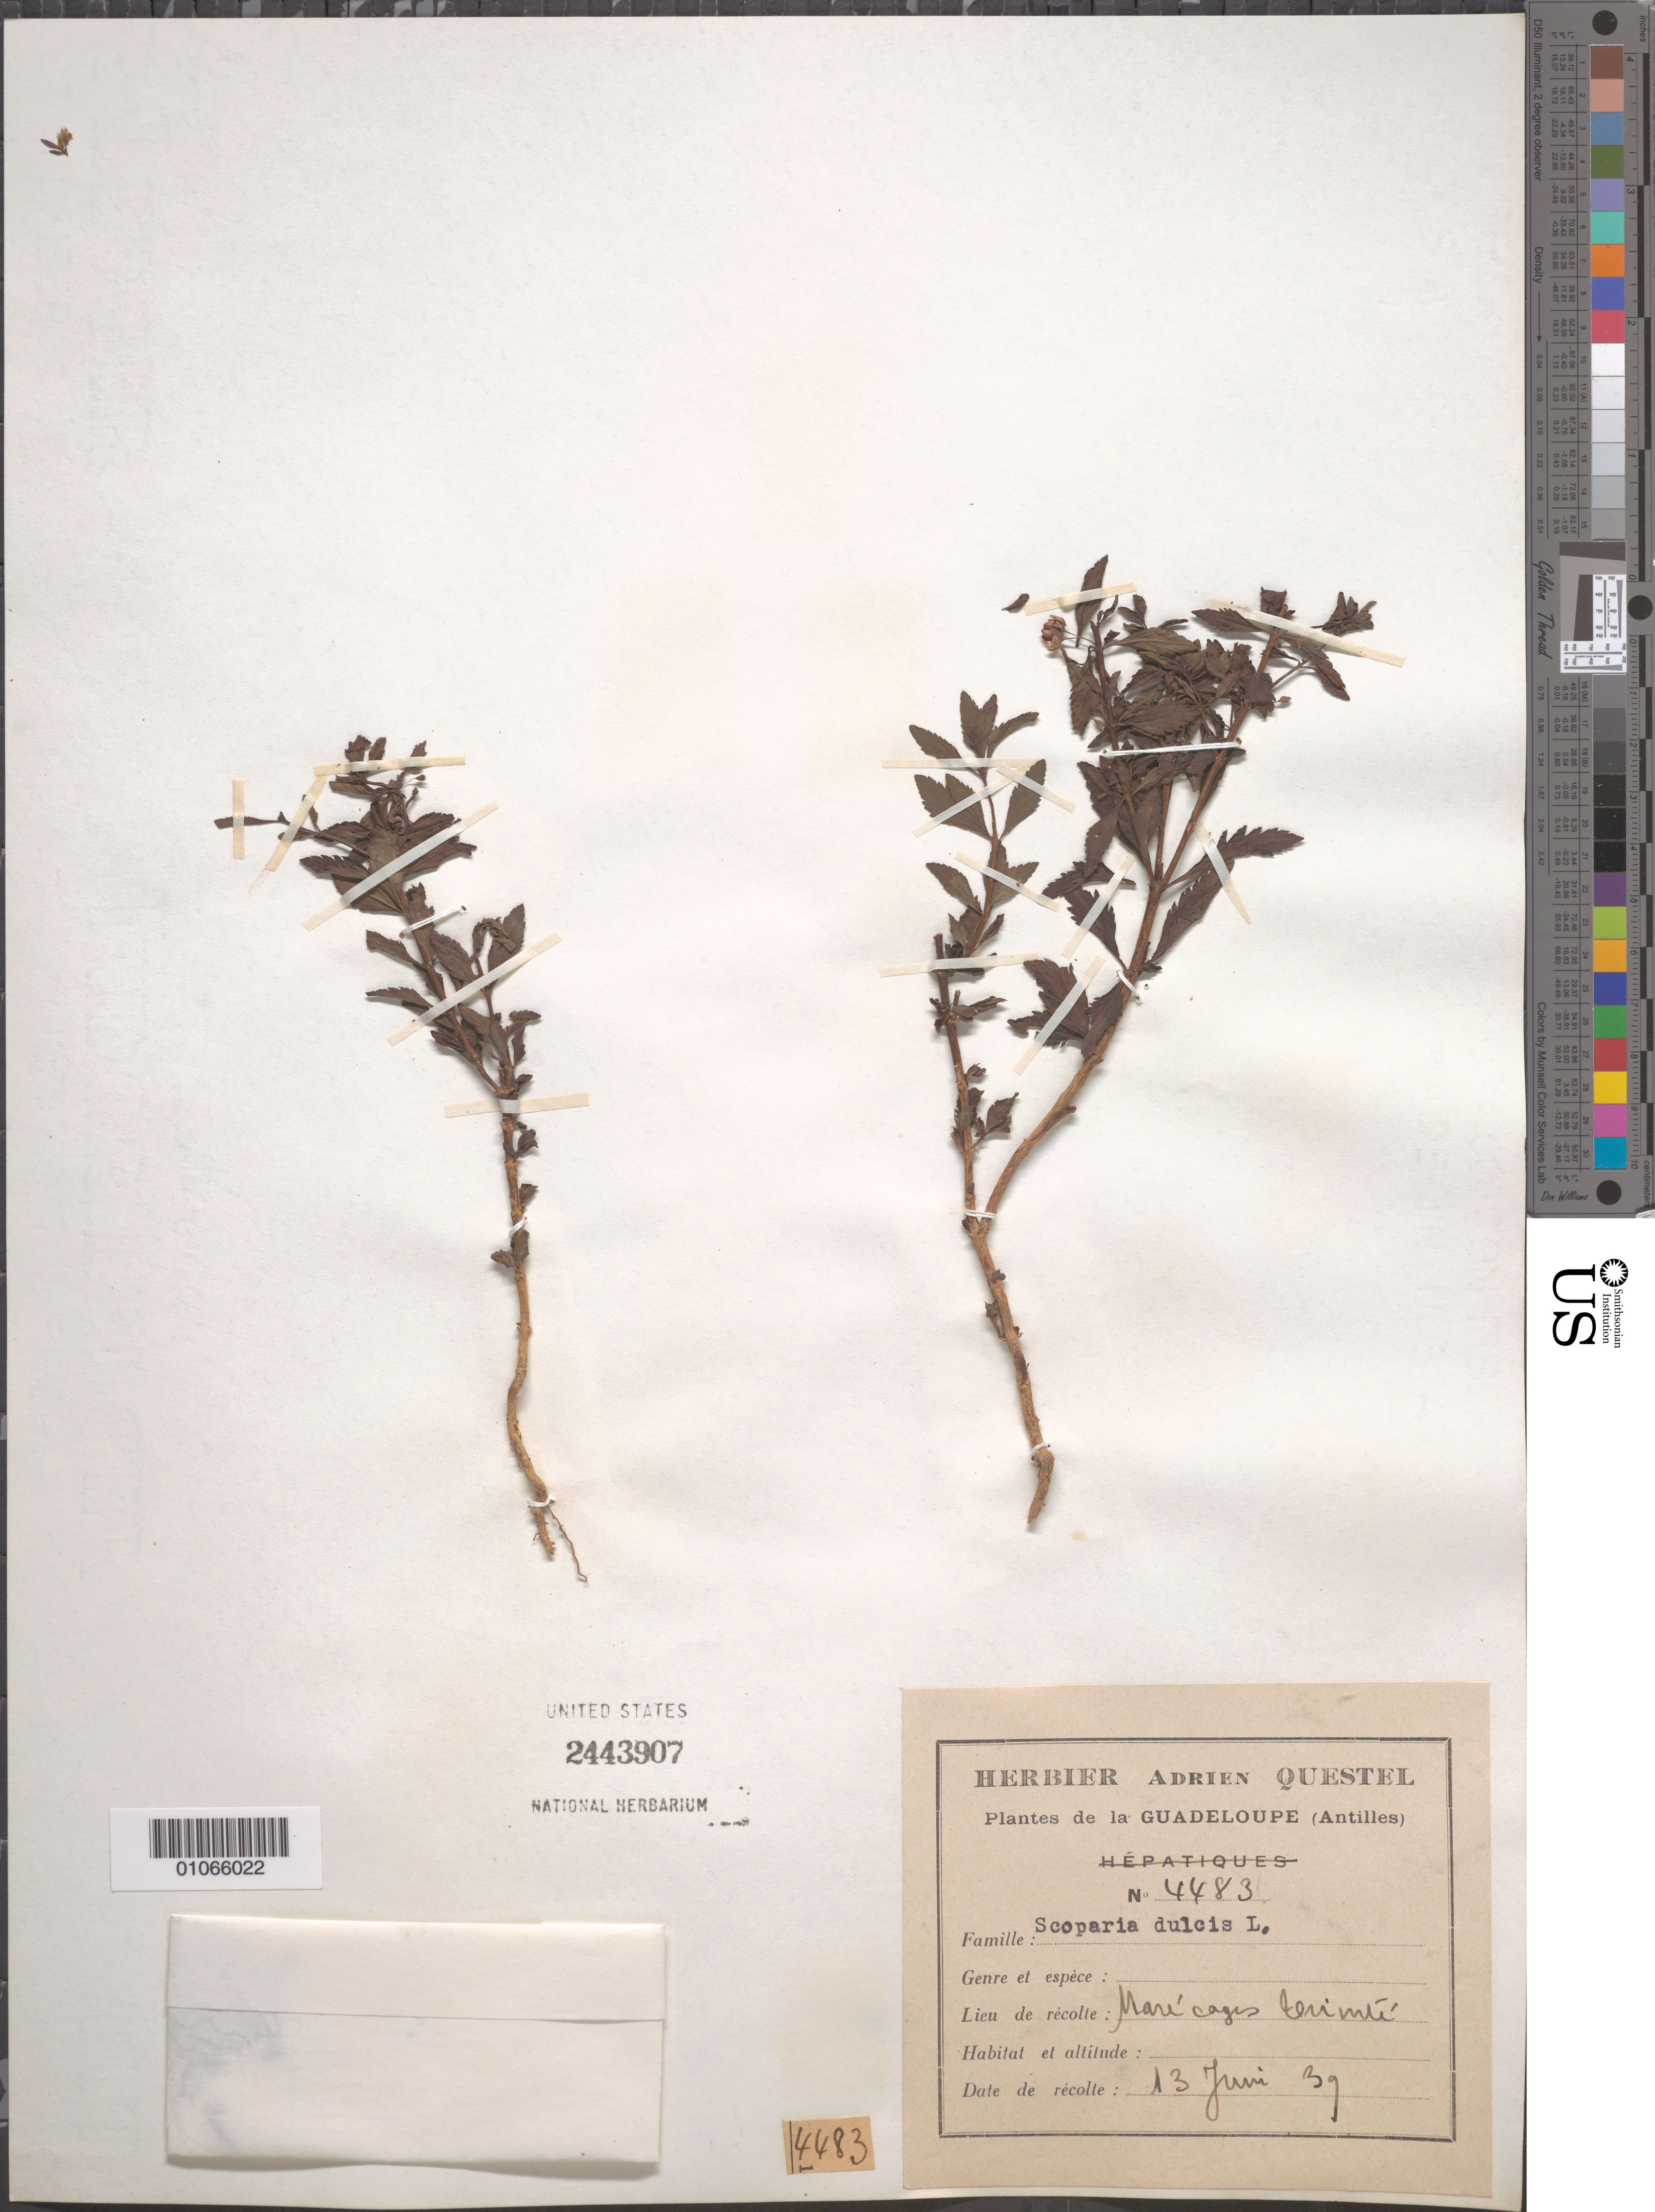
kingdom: Plantae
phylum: Tracheophyta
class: Magnoliopsida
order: Lamiales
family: Plantaginaceae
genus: Scoparia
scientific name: Scoparia dulcis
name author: L.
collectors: A. Questel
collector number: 4483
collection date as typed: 13 Jun 1939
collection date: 1939-06-13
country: Guadeloupe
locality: Mari cages terimie?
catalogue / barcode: US 2443907